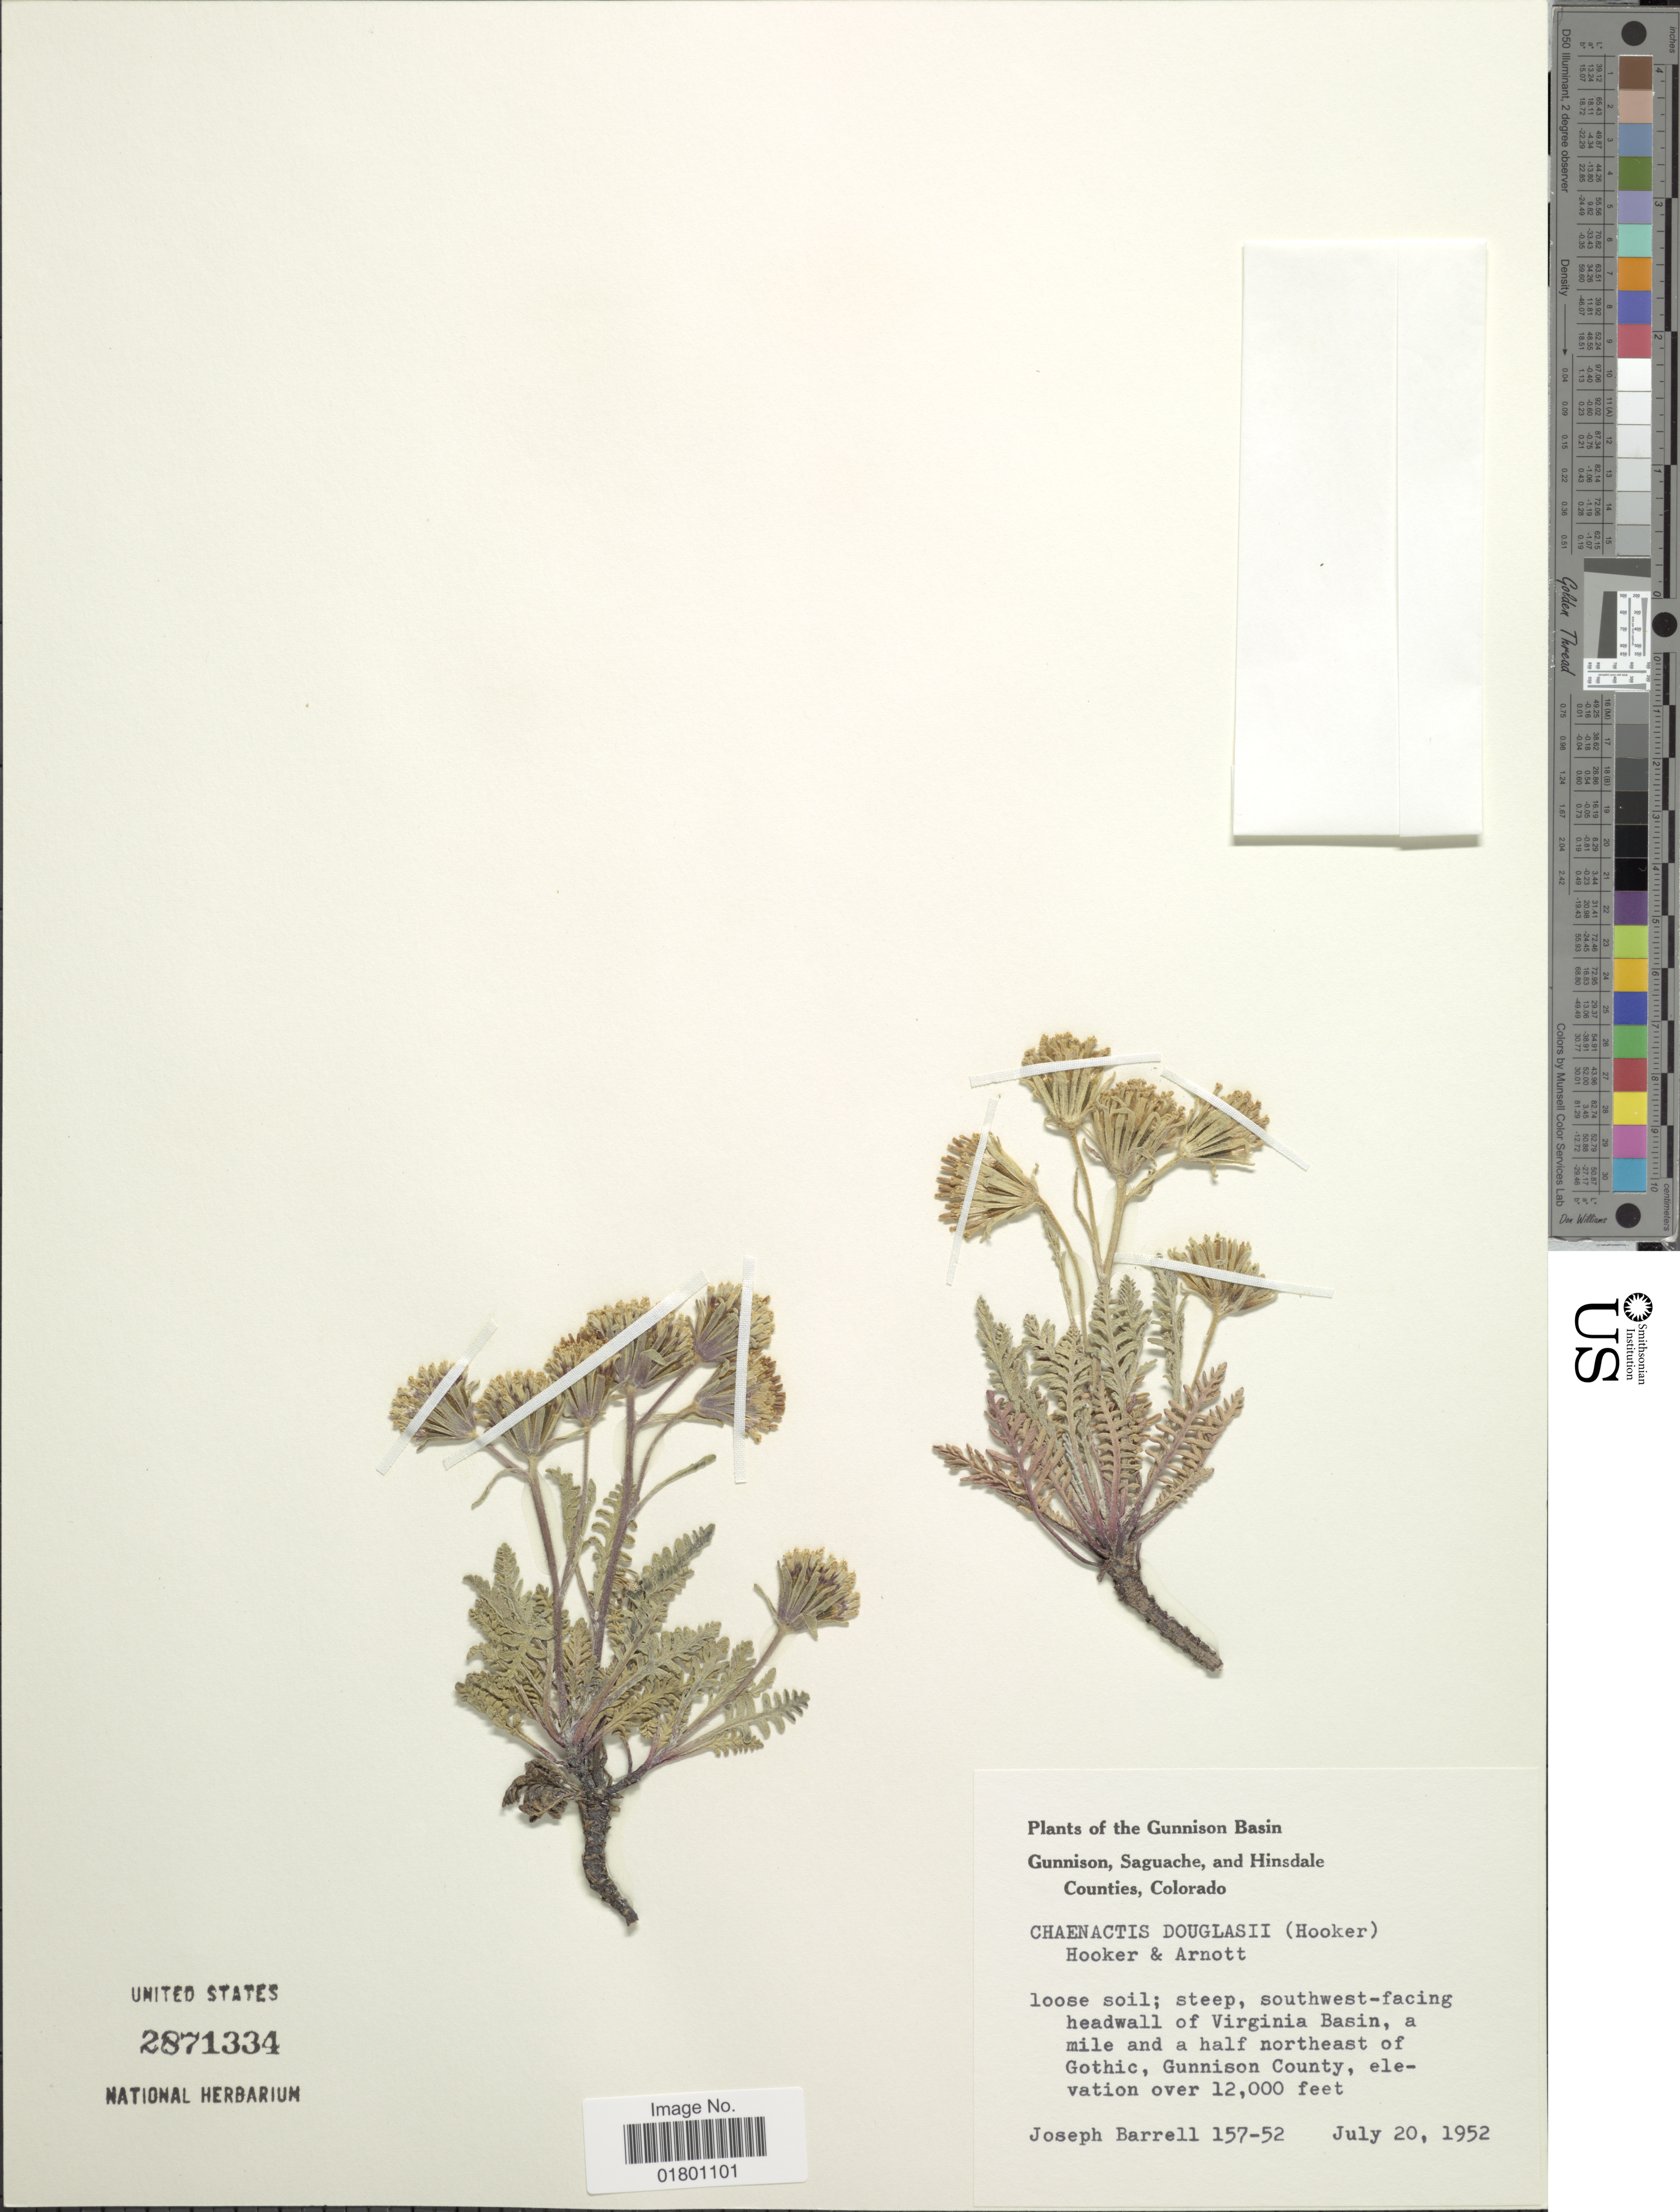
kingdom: Plantae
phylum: Tracheophyta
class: Magnoliopsida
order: Asterales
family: Asteraceae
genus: Chaenactis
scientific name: Chaenactis douglasii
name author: Hook. & Arn.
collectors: J. Barrell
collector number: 157-52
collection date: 1952-07-20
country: United States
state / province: Colorado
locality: Gunnison Basin, Gunnison, Saguache, and Hinsdale Counties, steep, southwest-facing headwall of Virginia Basin, a mile and a half northeast of Gothic, Gunnison County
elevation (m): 3658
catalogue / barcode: US 2871334